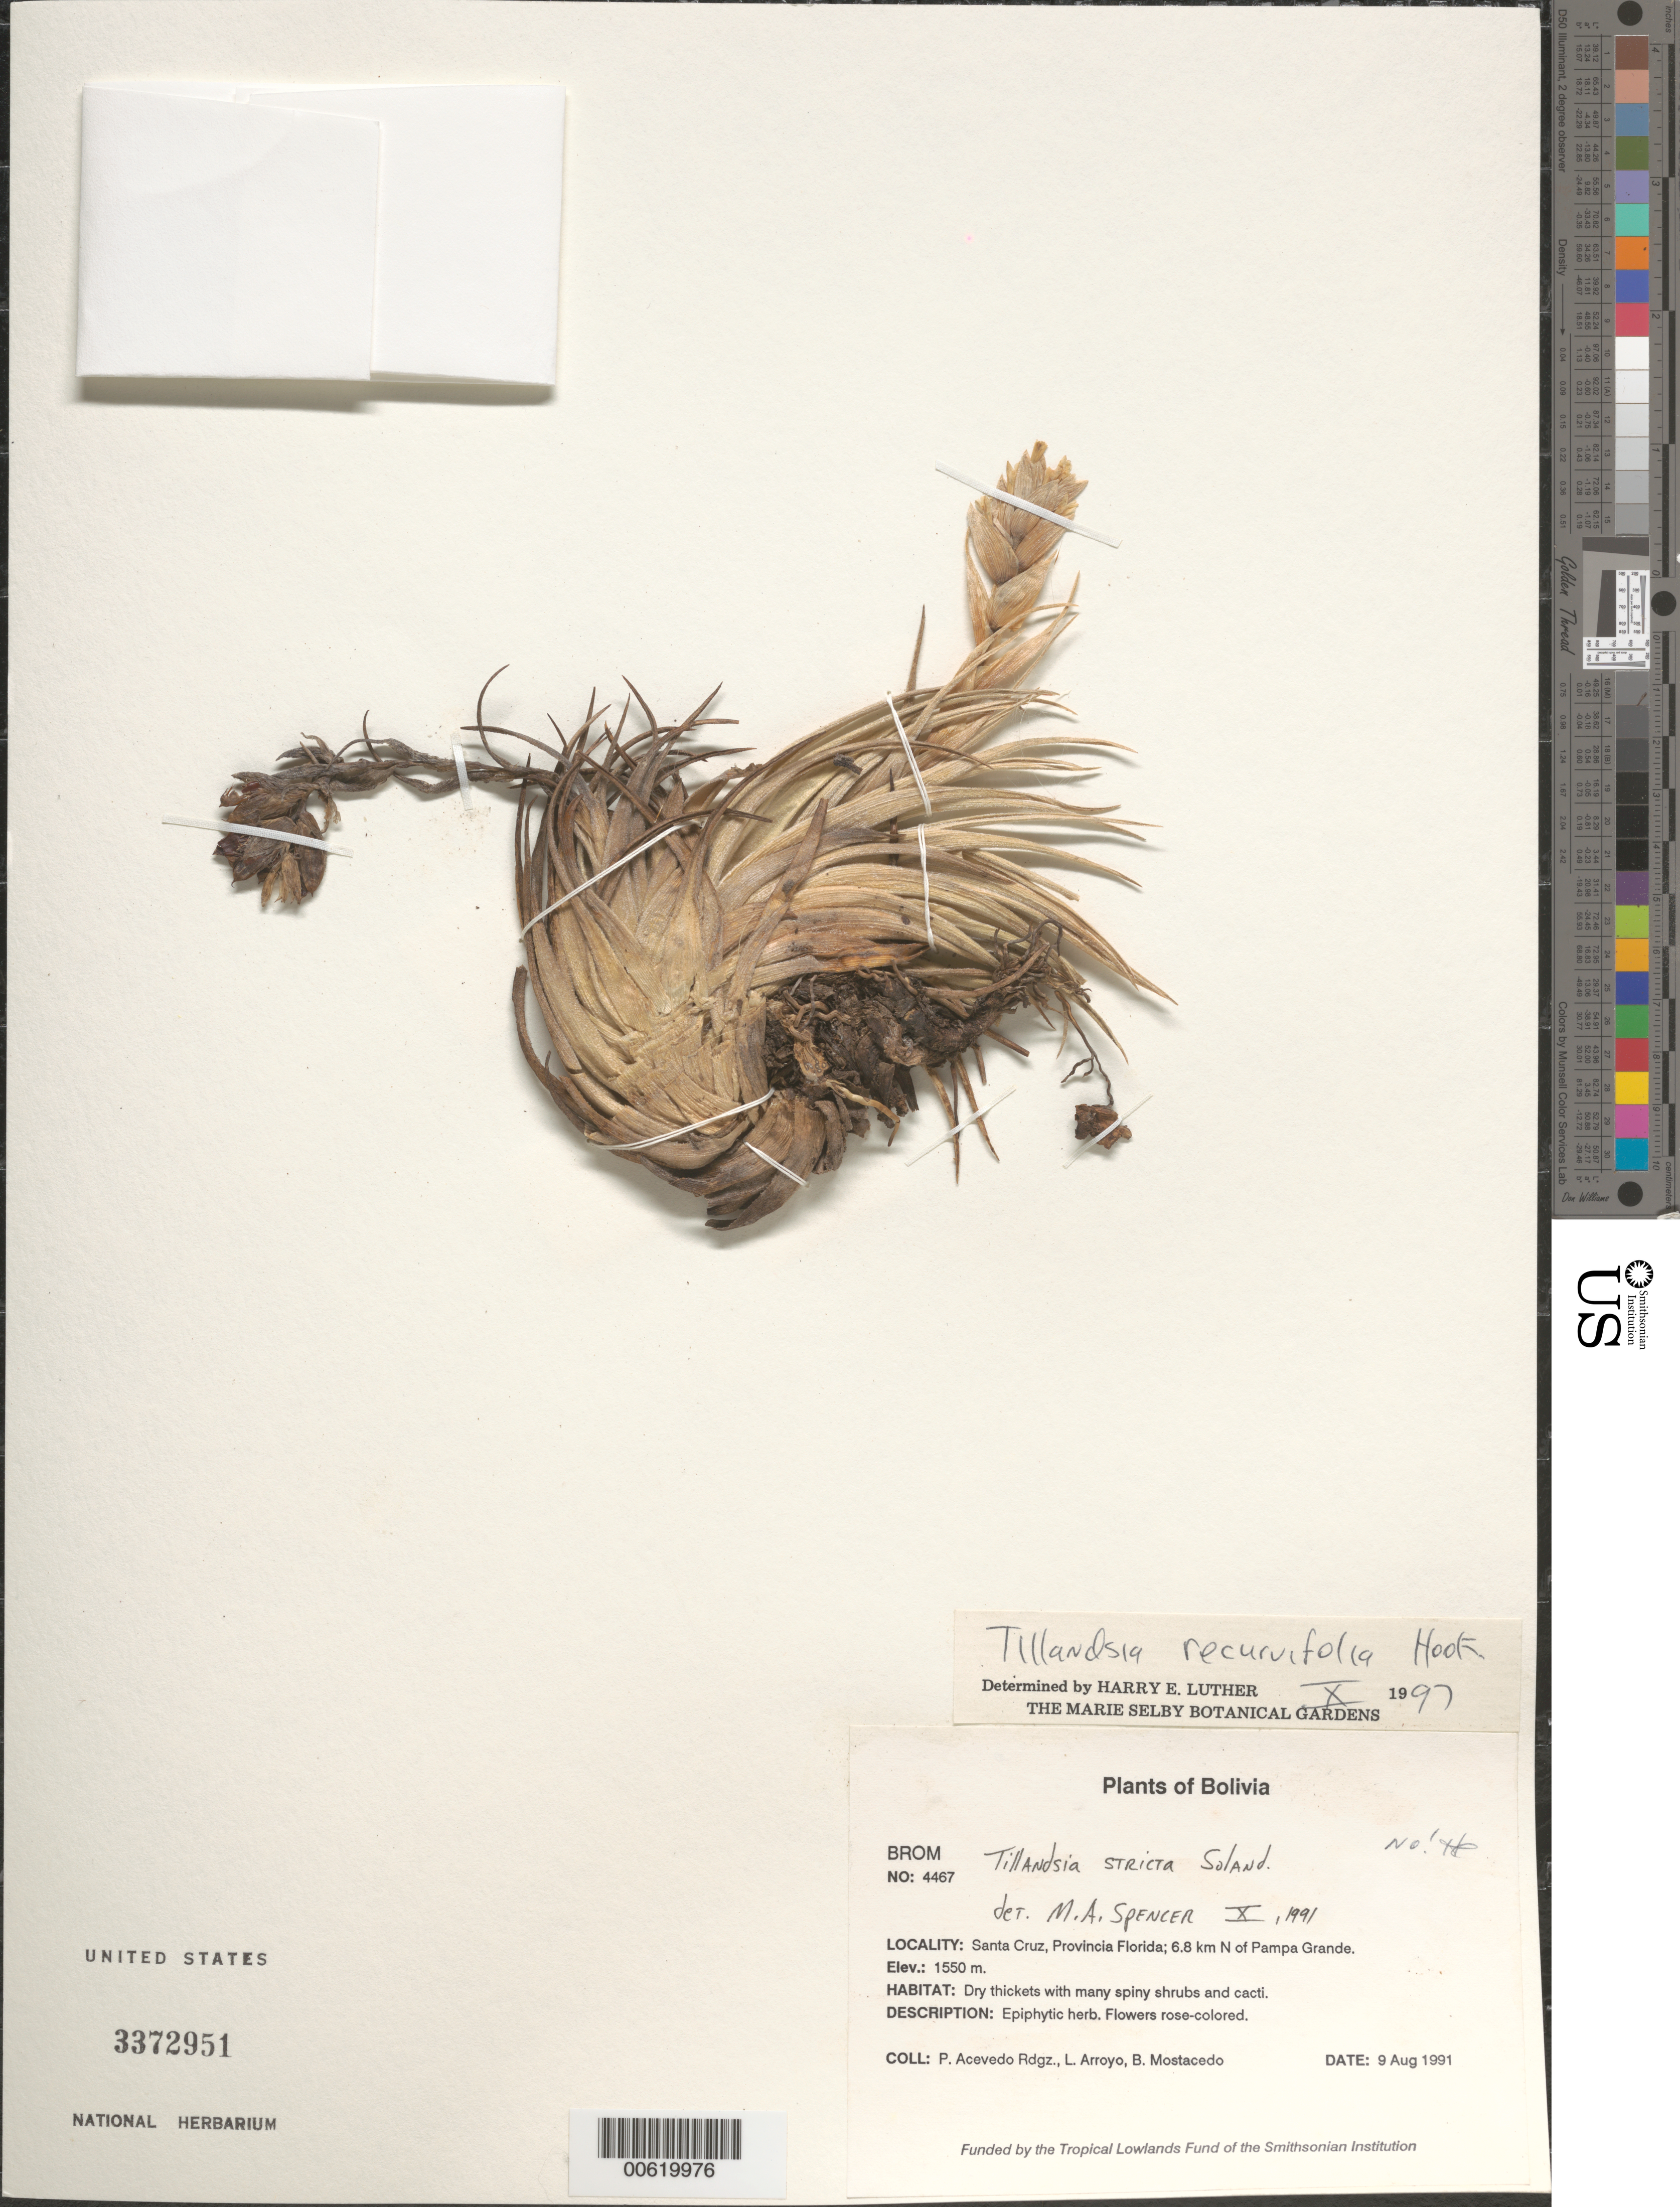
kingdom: Plantae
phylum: Tracheophyta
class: Liliopsida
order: Poales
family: Bromeliaceae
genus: Tillandsia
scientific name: Tillandsia recurvifolia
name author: Hook.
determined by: Luther, Hans E.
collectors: P. Acevedo-Rodr., L. Arroyo & B. Mostacedo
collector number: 4467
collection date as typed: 09 Aug 1991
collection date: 1991-08-09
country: Bolivia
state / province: Santa Cruz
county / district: Florida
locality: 6.8 km N of Pampa Grande.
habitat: Dry thickets with many spiny shrubs and cacti.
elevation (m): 1550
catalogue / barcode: US 3372951